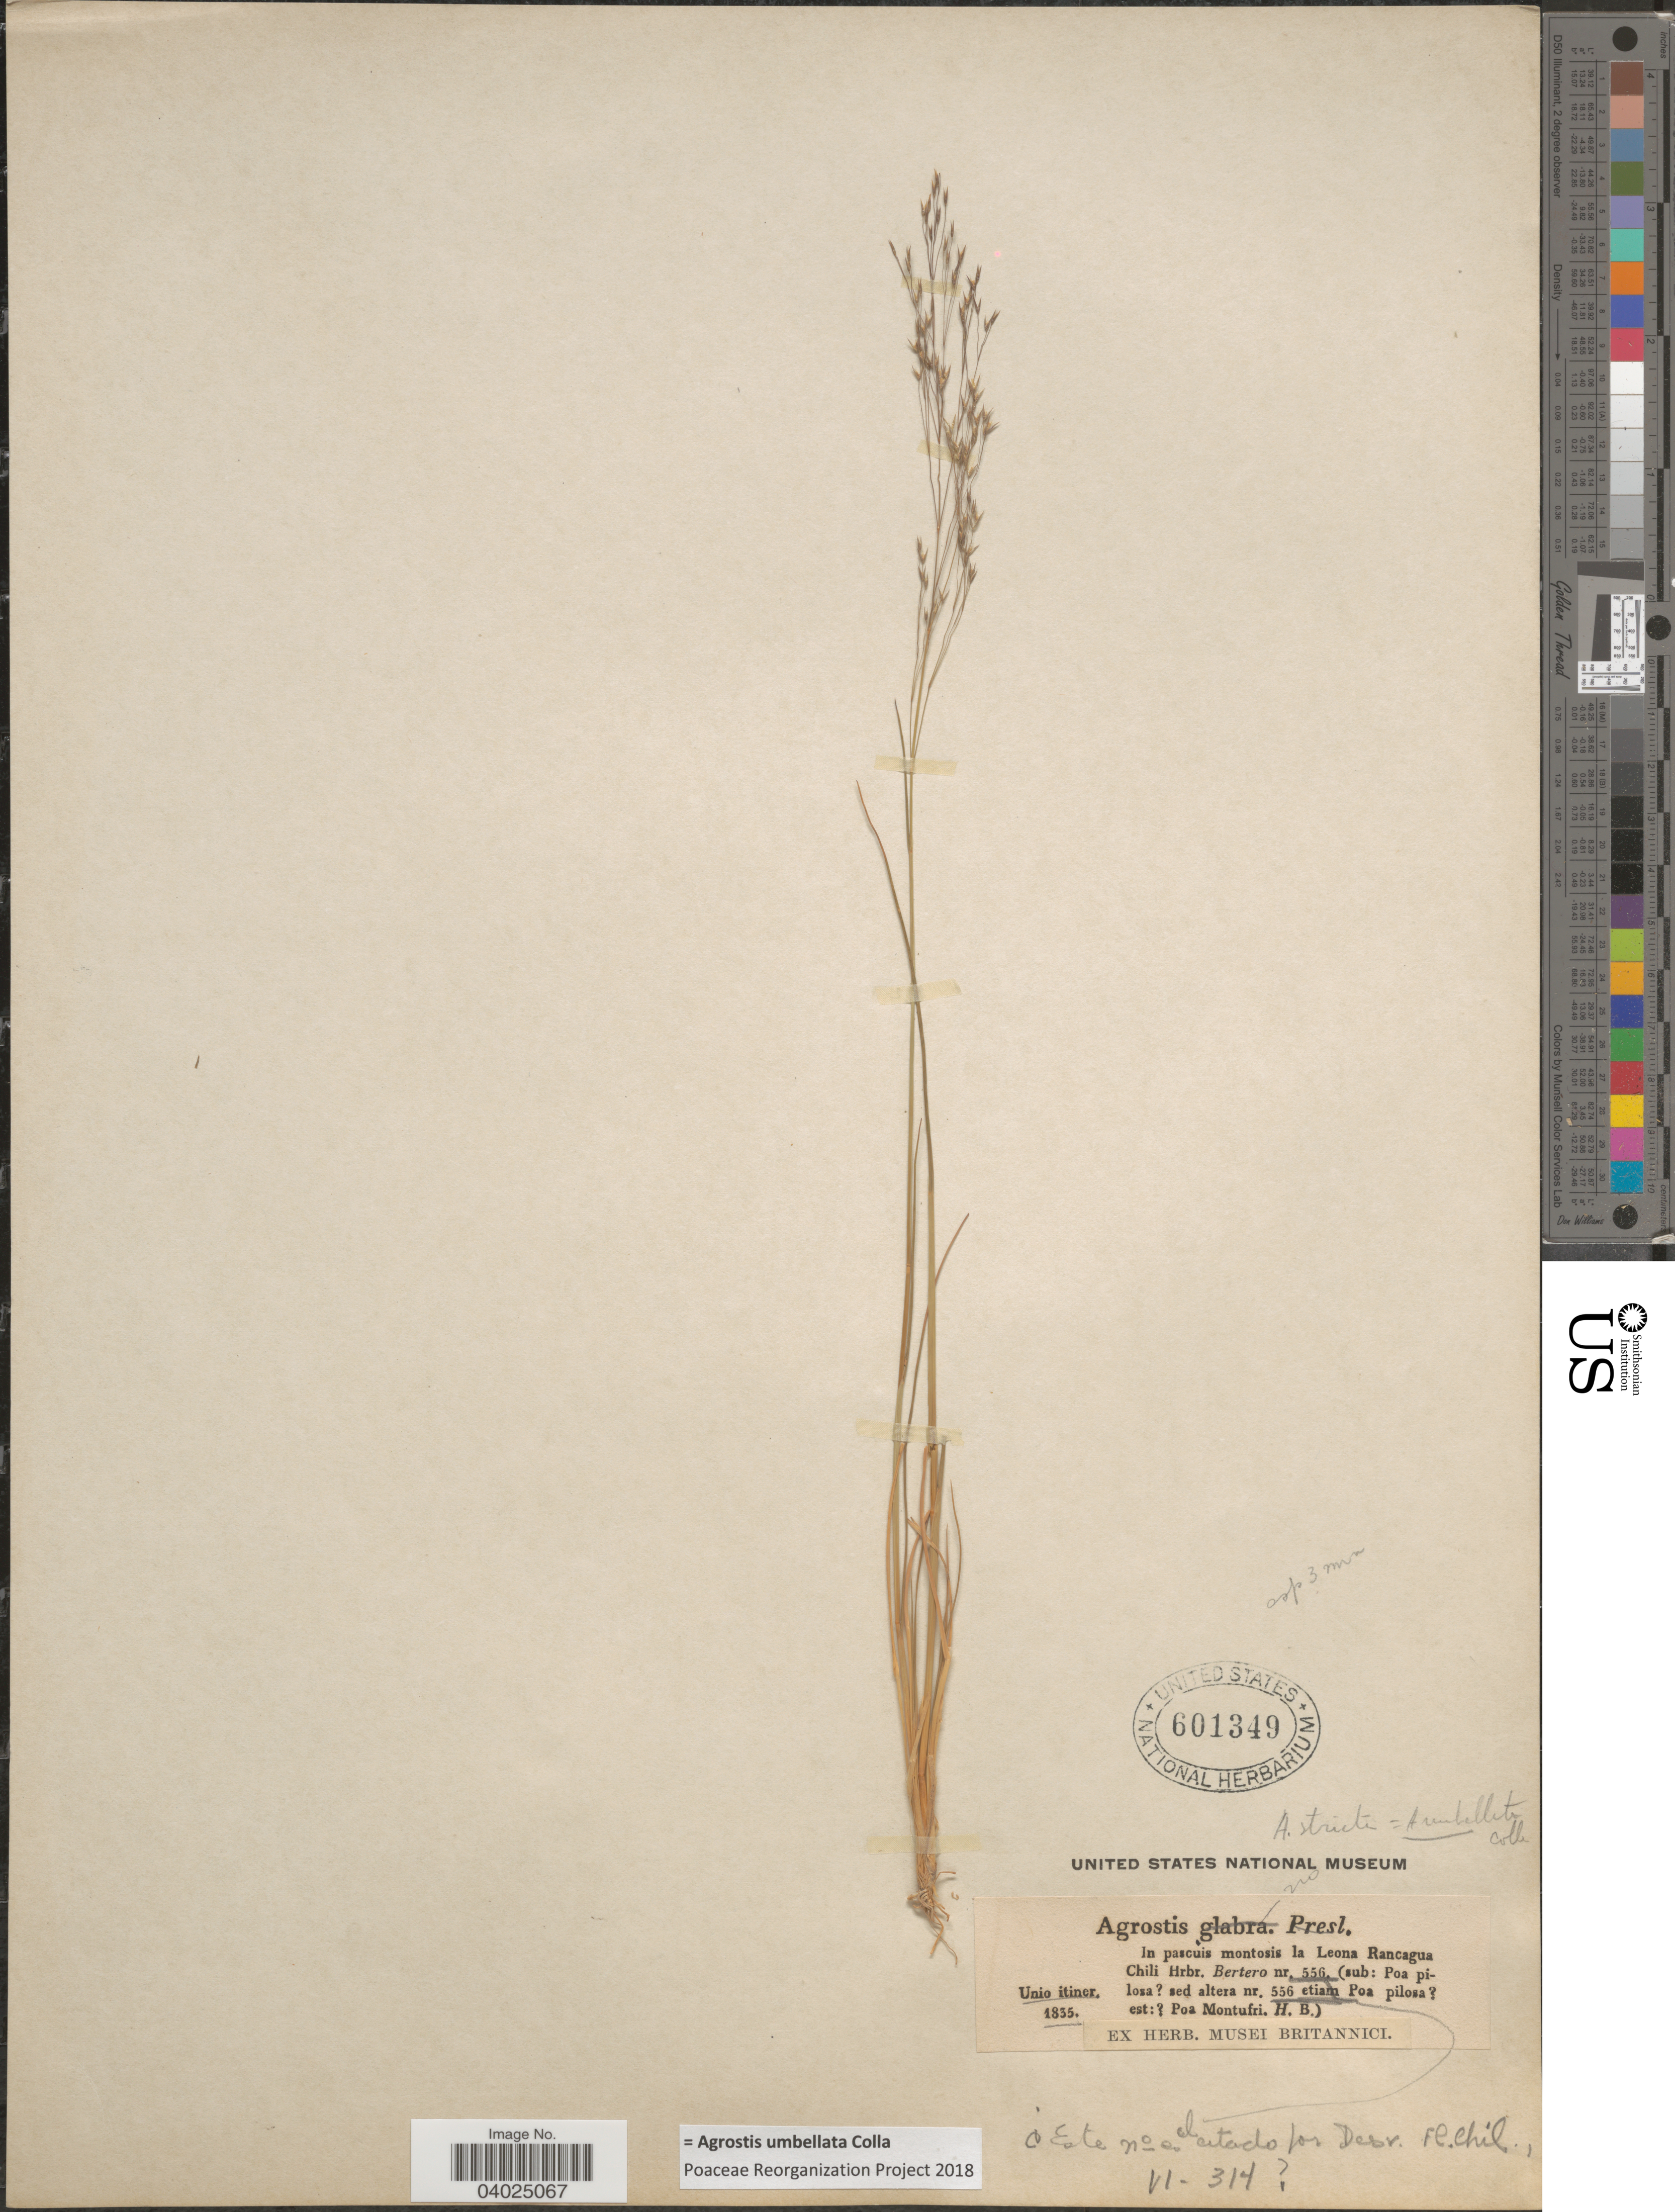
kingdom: Plantae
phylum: Tracheophyta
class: Liliopsida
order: Poales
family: Poaceae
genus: Agrostis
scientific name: Agrostis umbellata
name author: Colla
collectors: ex herb. Bertero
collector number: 556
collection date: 1835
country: Chile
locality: In pascuis montosis la Leona Rancagua.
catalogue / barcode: US 601349